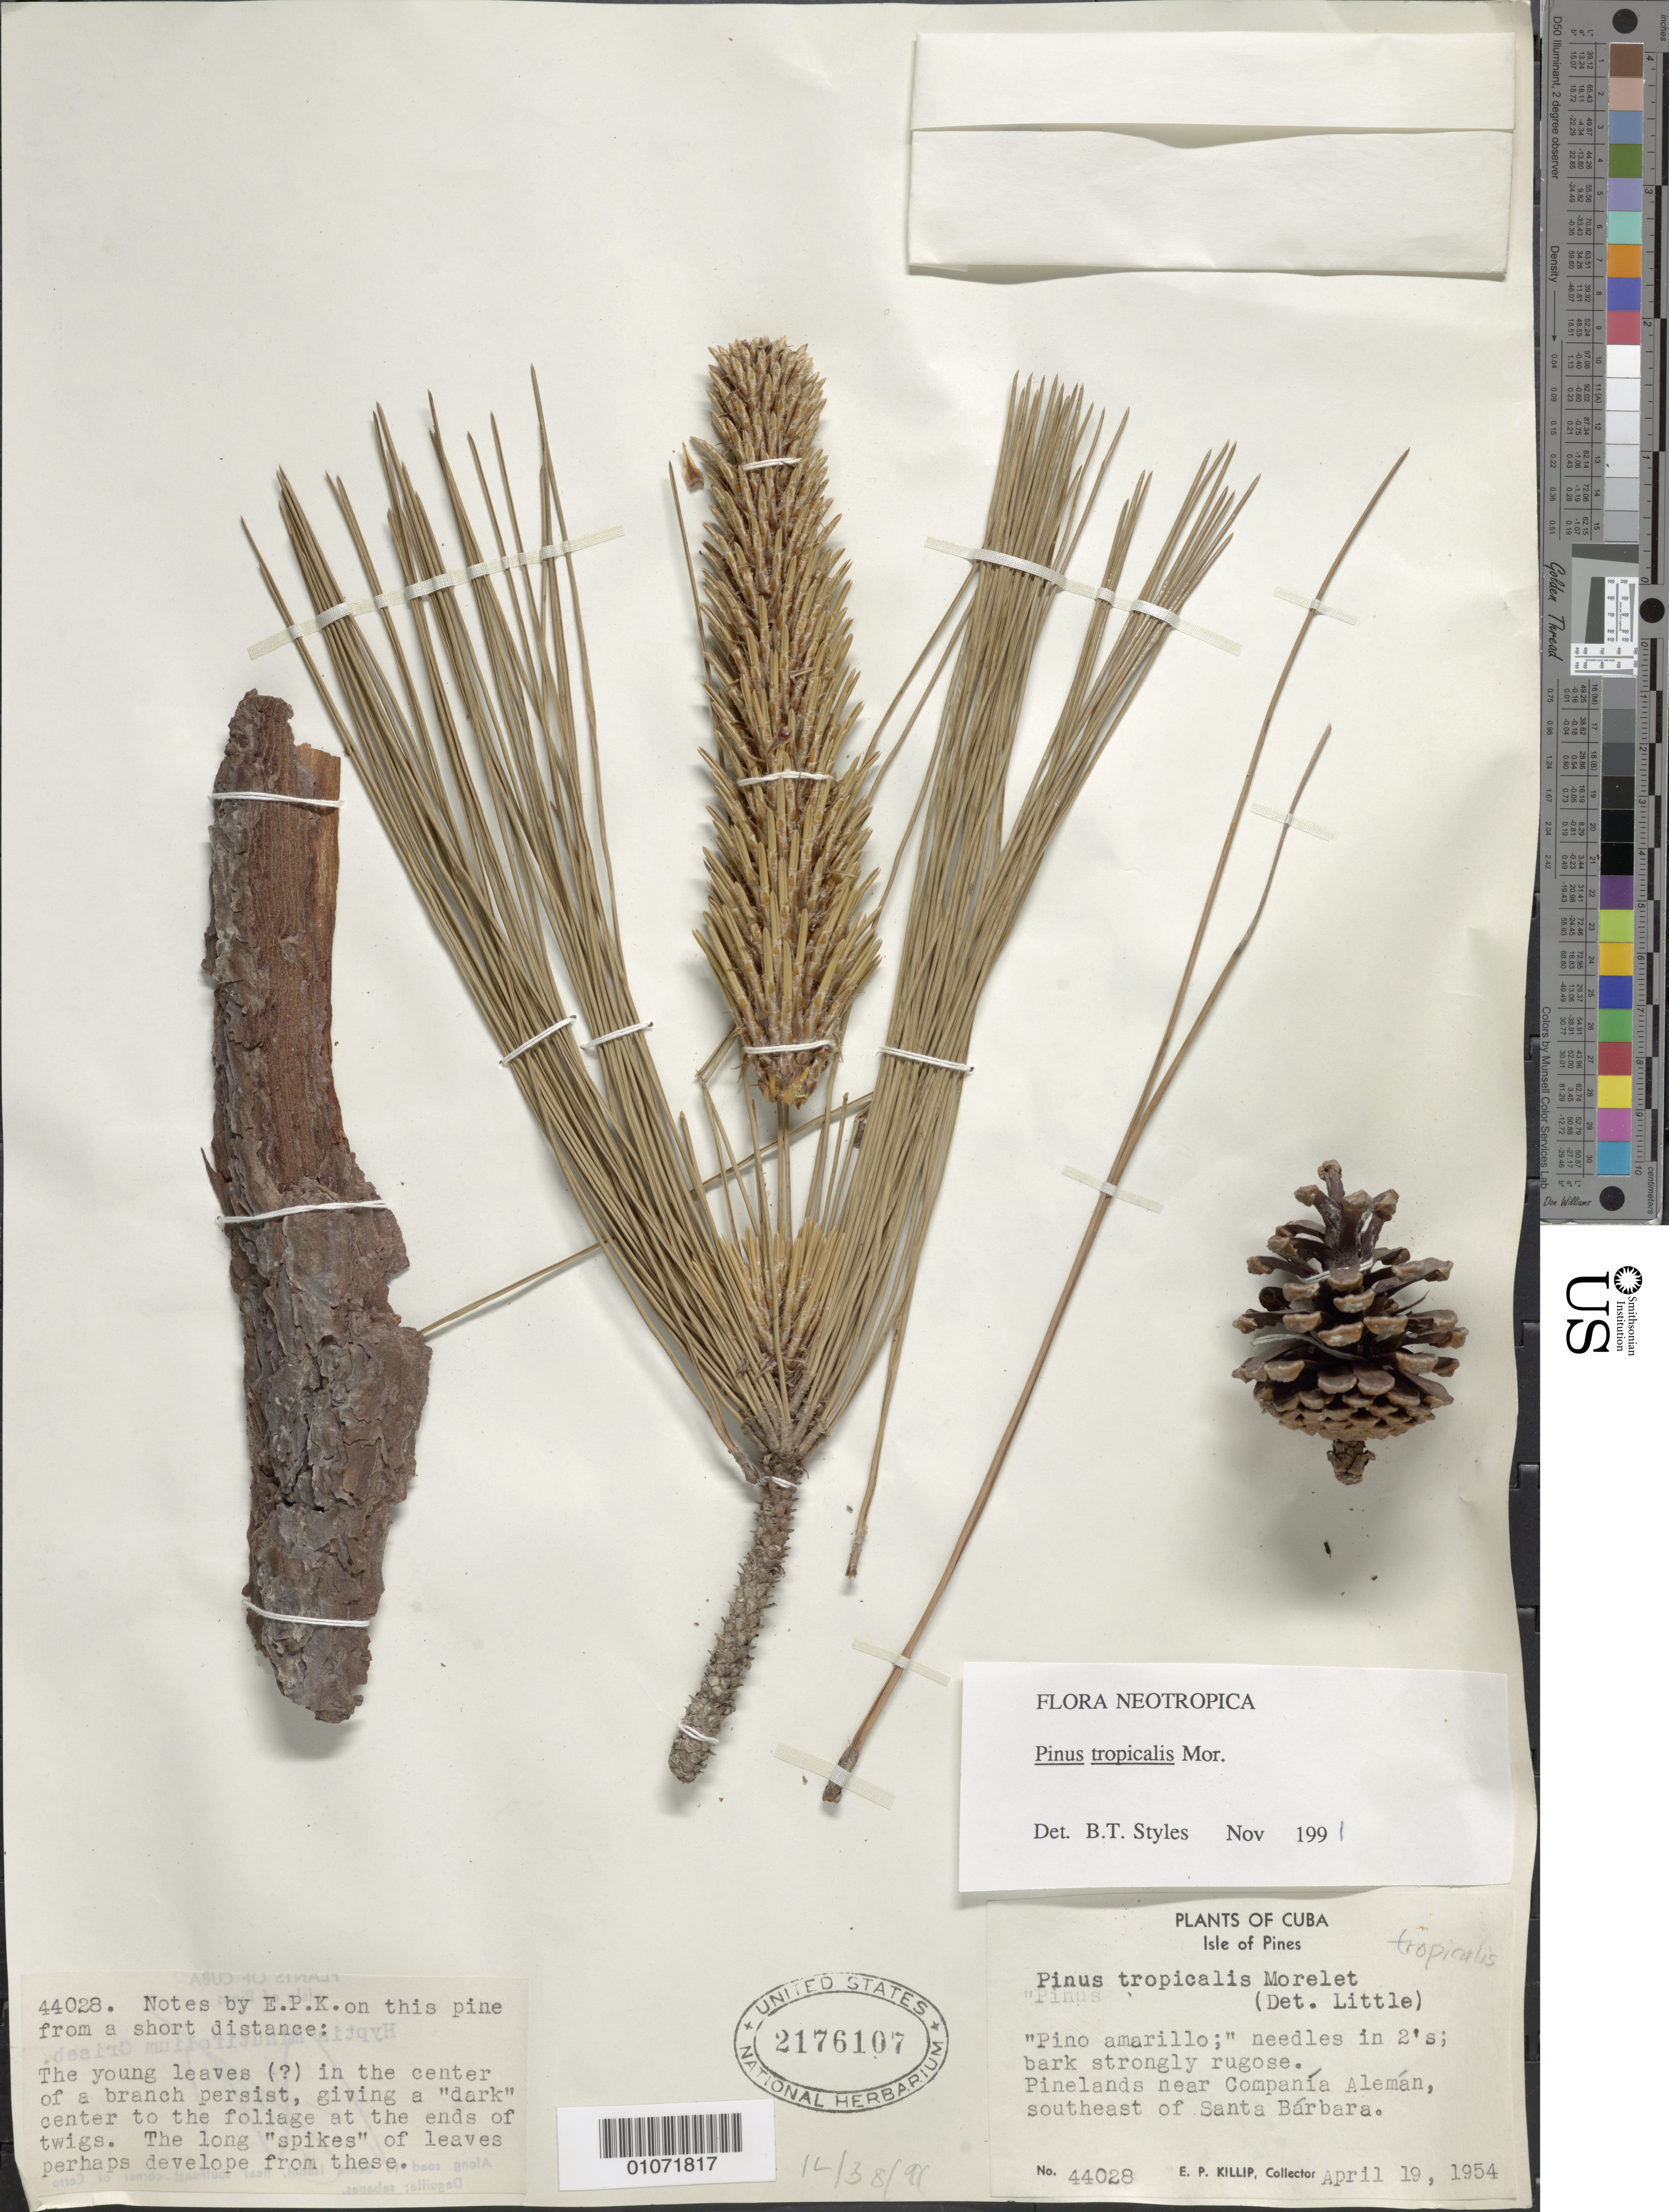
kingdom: Plantae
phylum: Tracheophyta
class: Pinopsida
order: Pinales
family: Pinaceae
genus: Pinus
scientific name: Pinus tropicalis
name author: Morelet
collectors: E. P. Killip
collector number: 44029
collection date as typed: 19 Apr 1954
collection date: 1954-04-19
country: Cuba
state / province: Isla de La Juventud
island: Isla de la Juventud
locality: Isle of Pines, Near Companea Aleman Southeast of Santa Barbara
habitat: Pinelands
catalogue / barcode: US 2176107